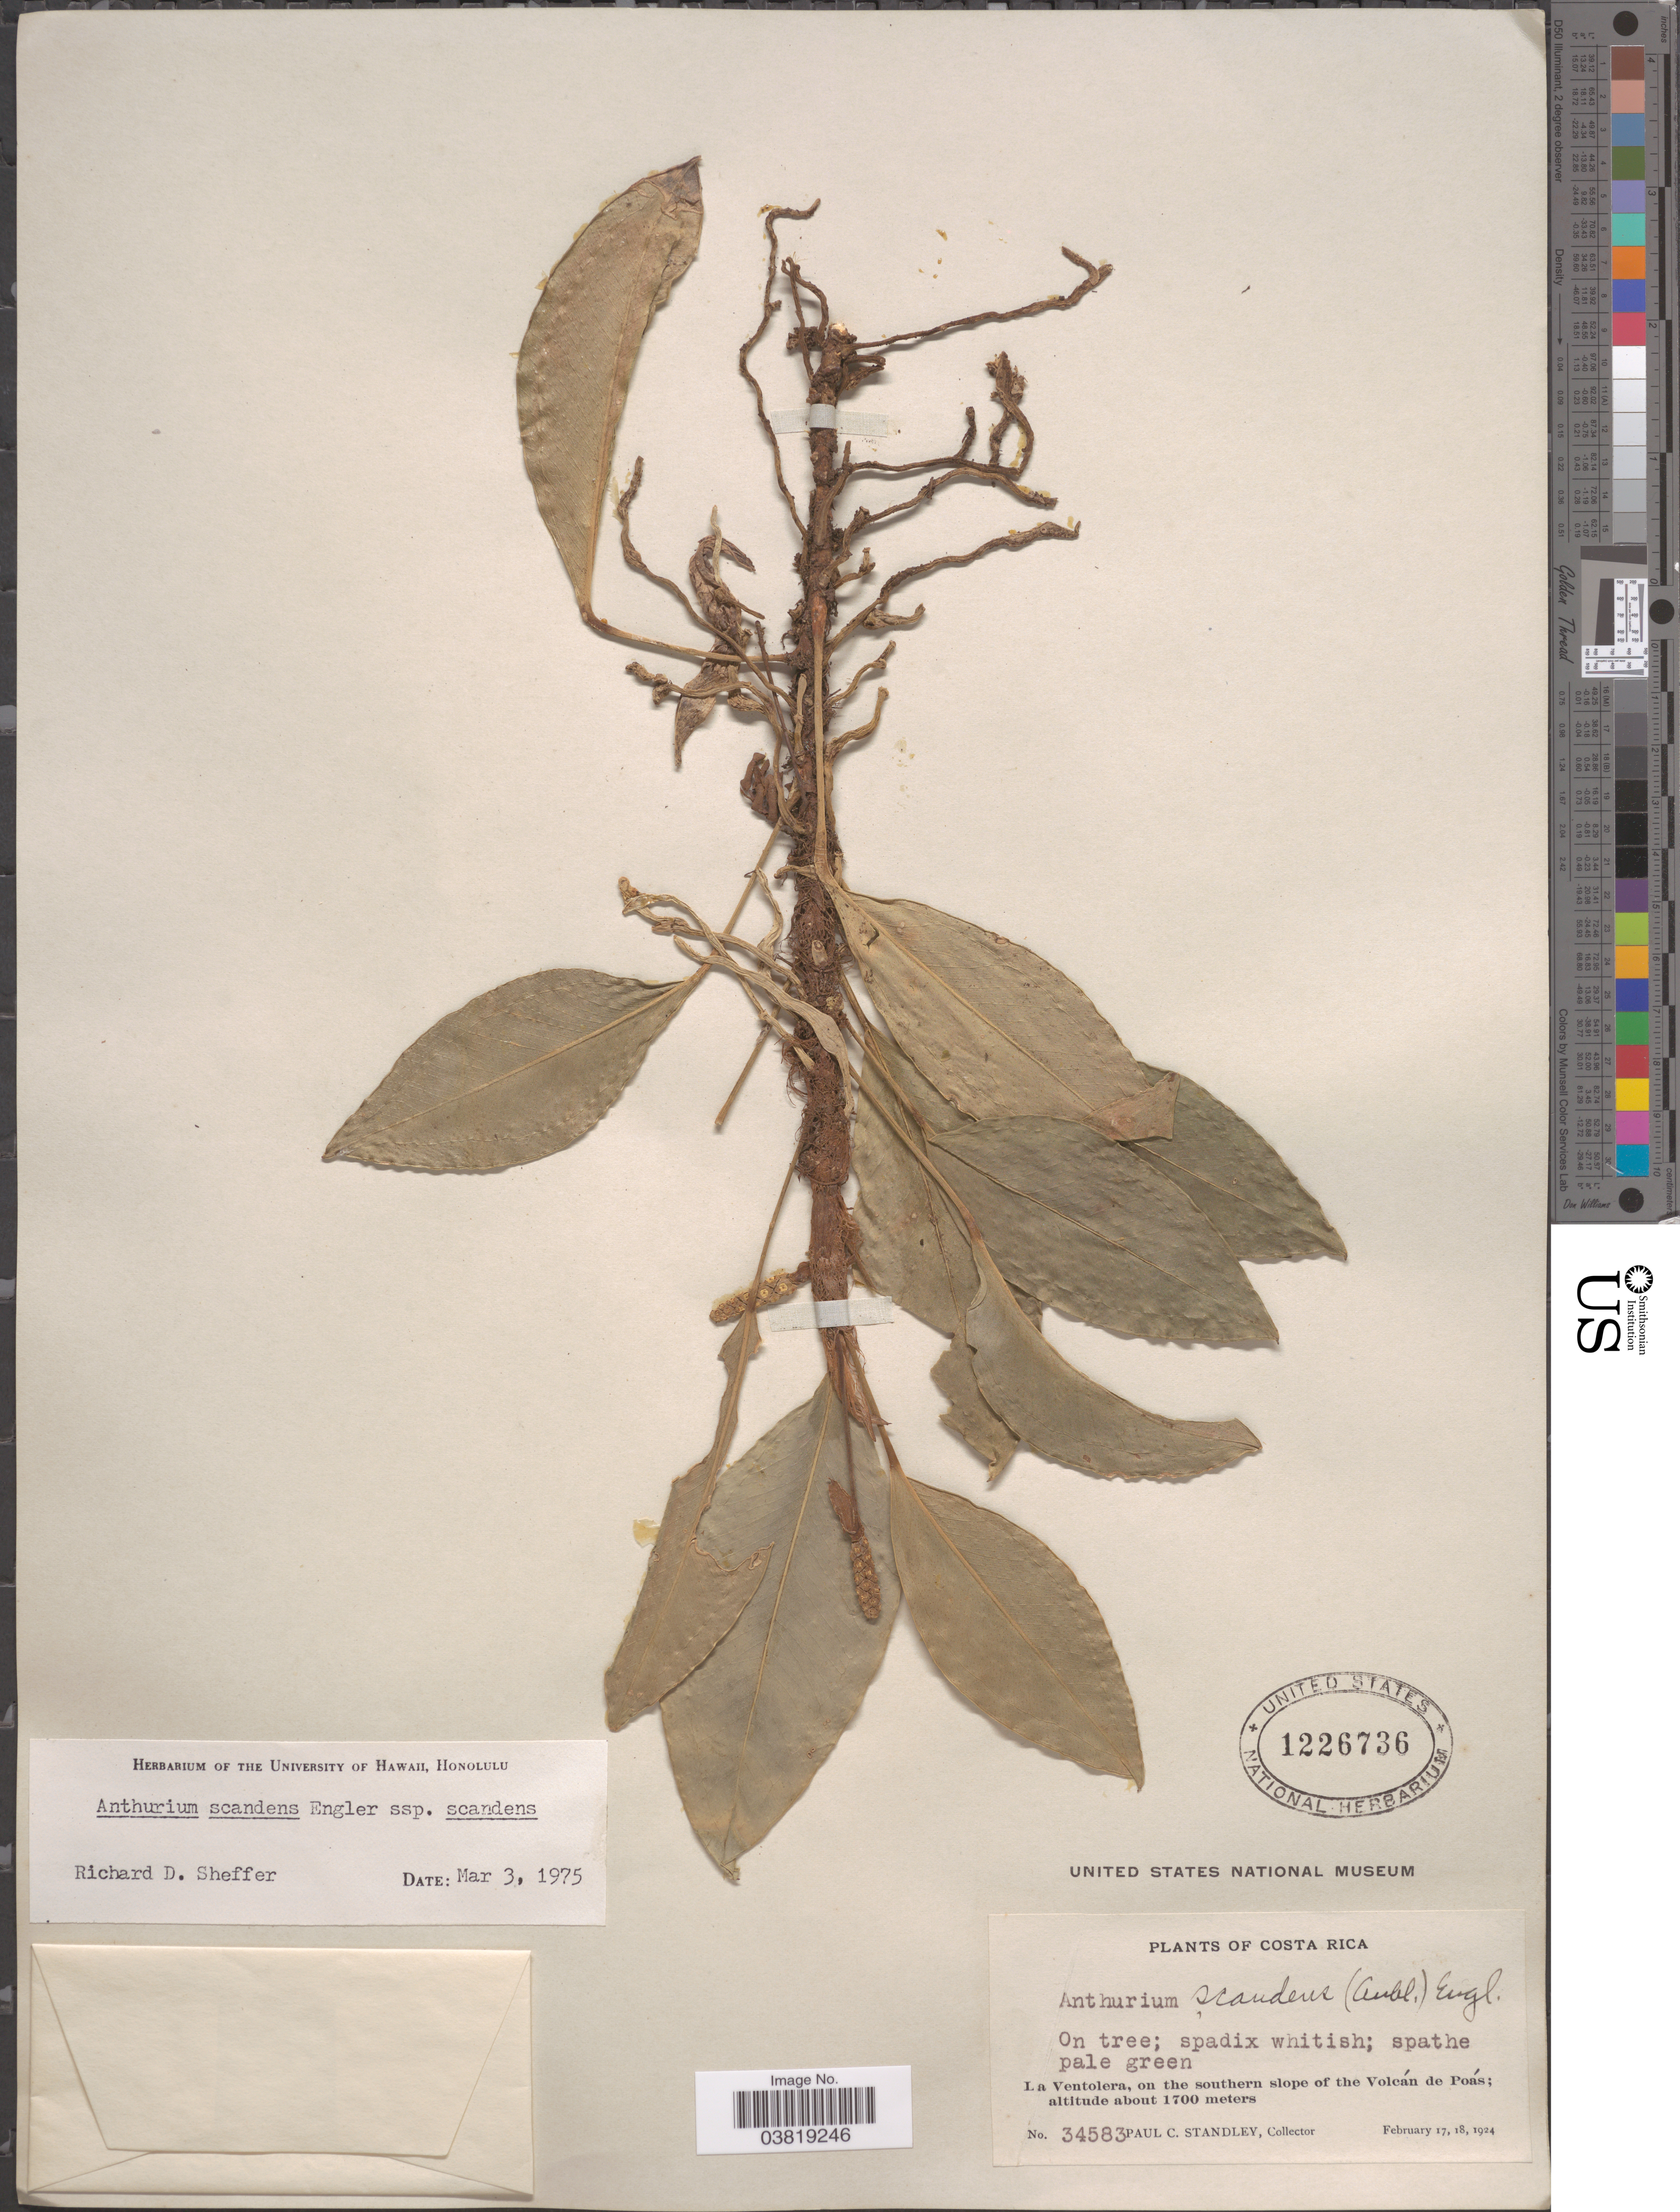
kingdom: Plantae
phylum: Tracheophyta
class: Liliopsida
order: Alismatales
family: Araceae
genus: Anthurium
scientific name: Anthurium scandens var. scandens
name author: (Aubl.) Engl.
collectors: P. C. Standley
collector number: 34583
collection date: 1924-02-17/1924-02-18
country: Costa Rica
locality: La Ventolera, on the southern slope of the Volcán de Poás.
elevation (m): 1700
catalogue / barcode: US 1226736